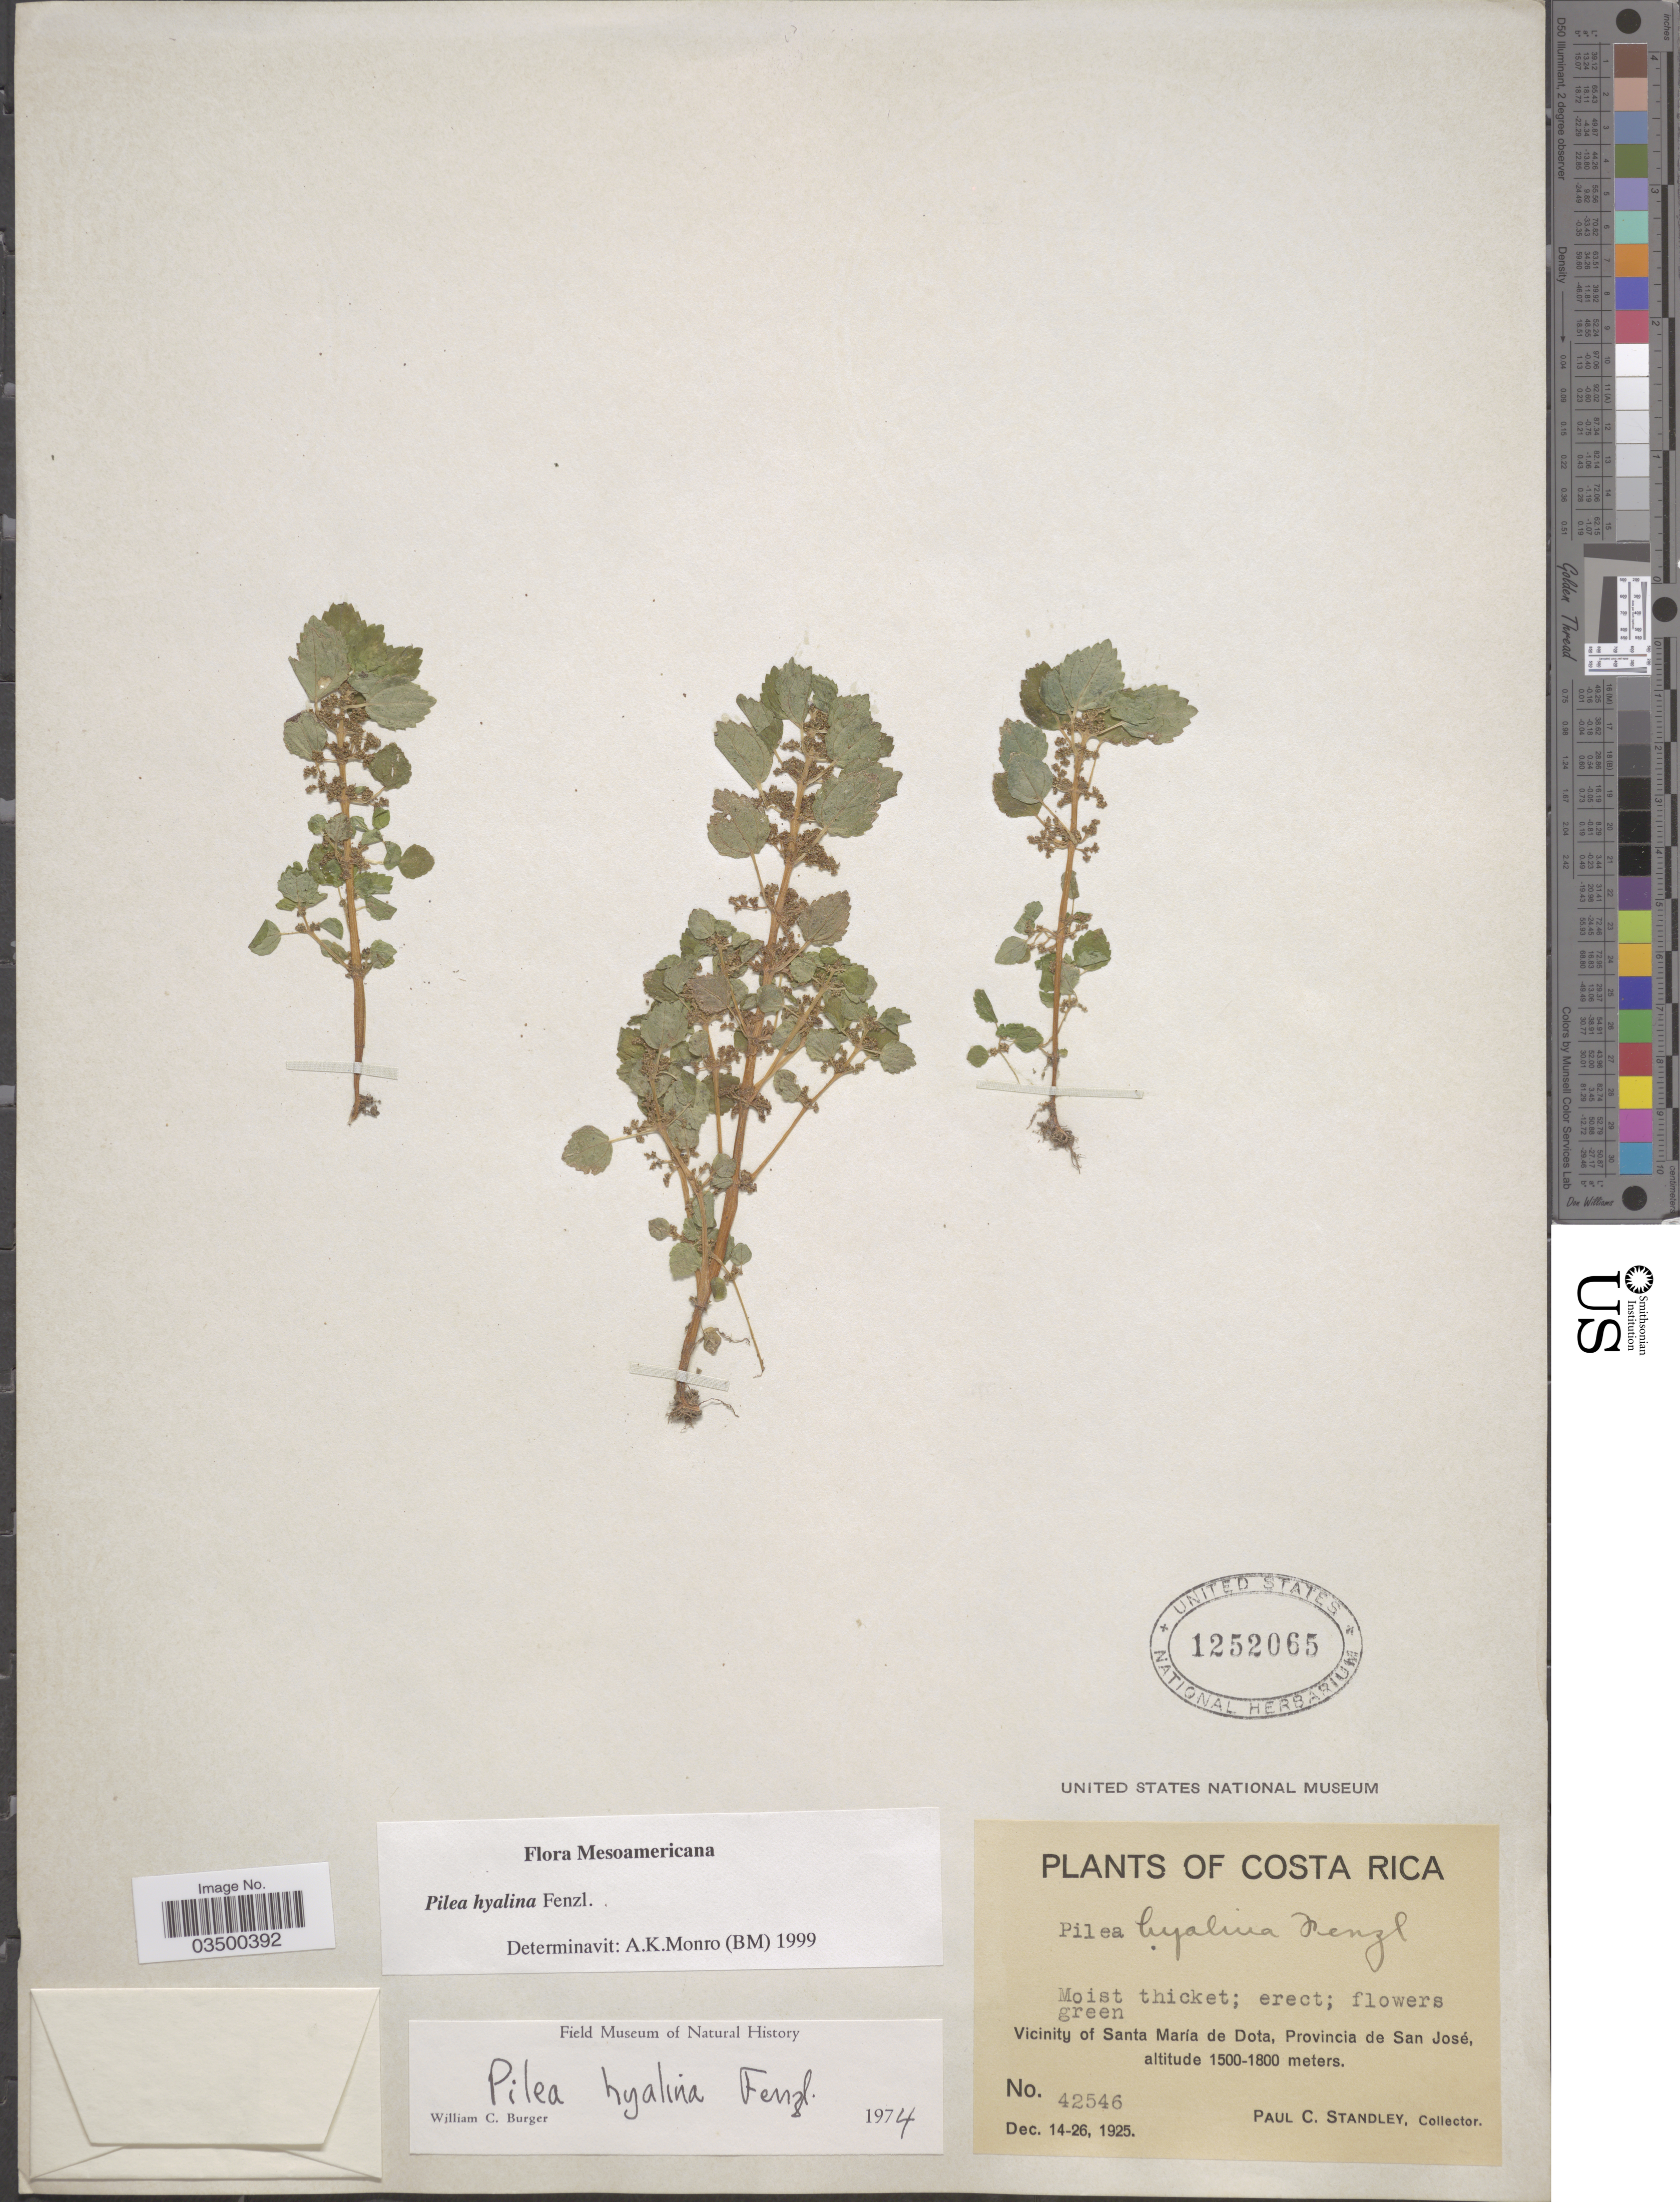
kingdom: Plantae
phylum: Tracheophyta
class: Magnoliopsida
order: Rosales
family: Urticaceae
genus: Pilea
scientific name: Pilea hyalina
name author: Fenzl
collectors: P. C. Standley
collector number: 42546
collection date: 1925-12-14/1925-12-26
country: Costa Rica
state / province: San José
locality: Vicinity of Santa Maria de Dota.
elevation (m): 1500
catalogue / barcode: US 1252065